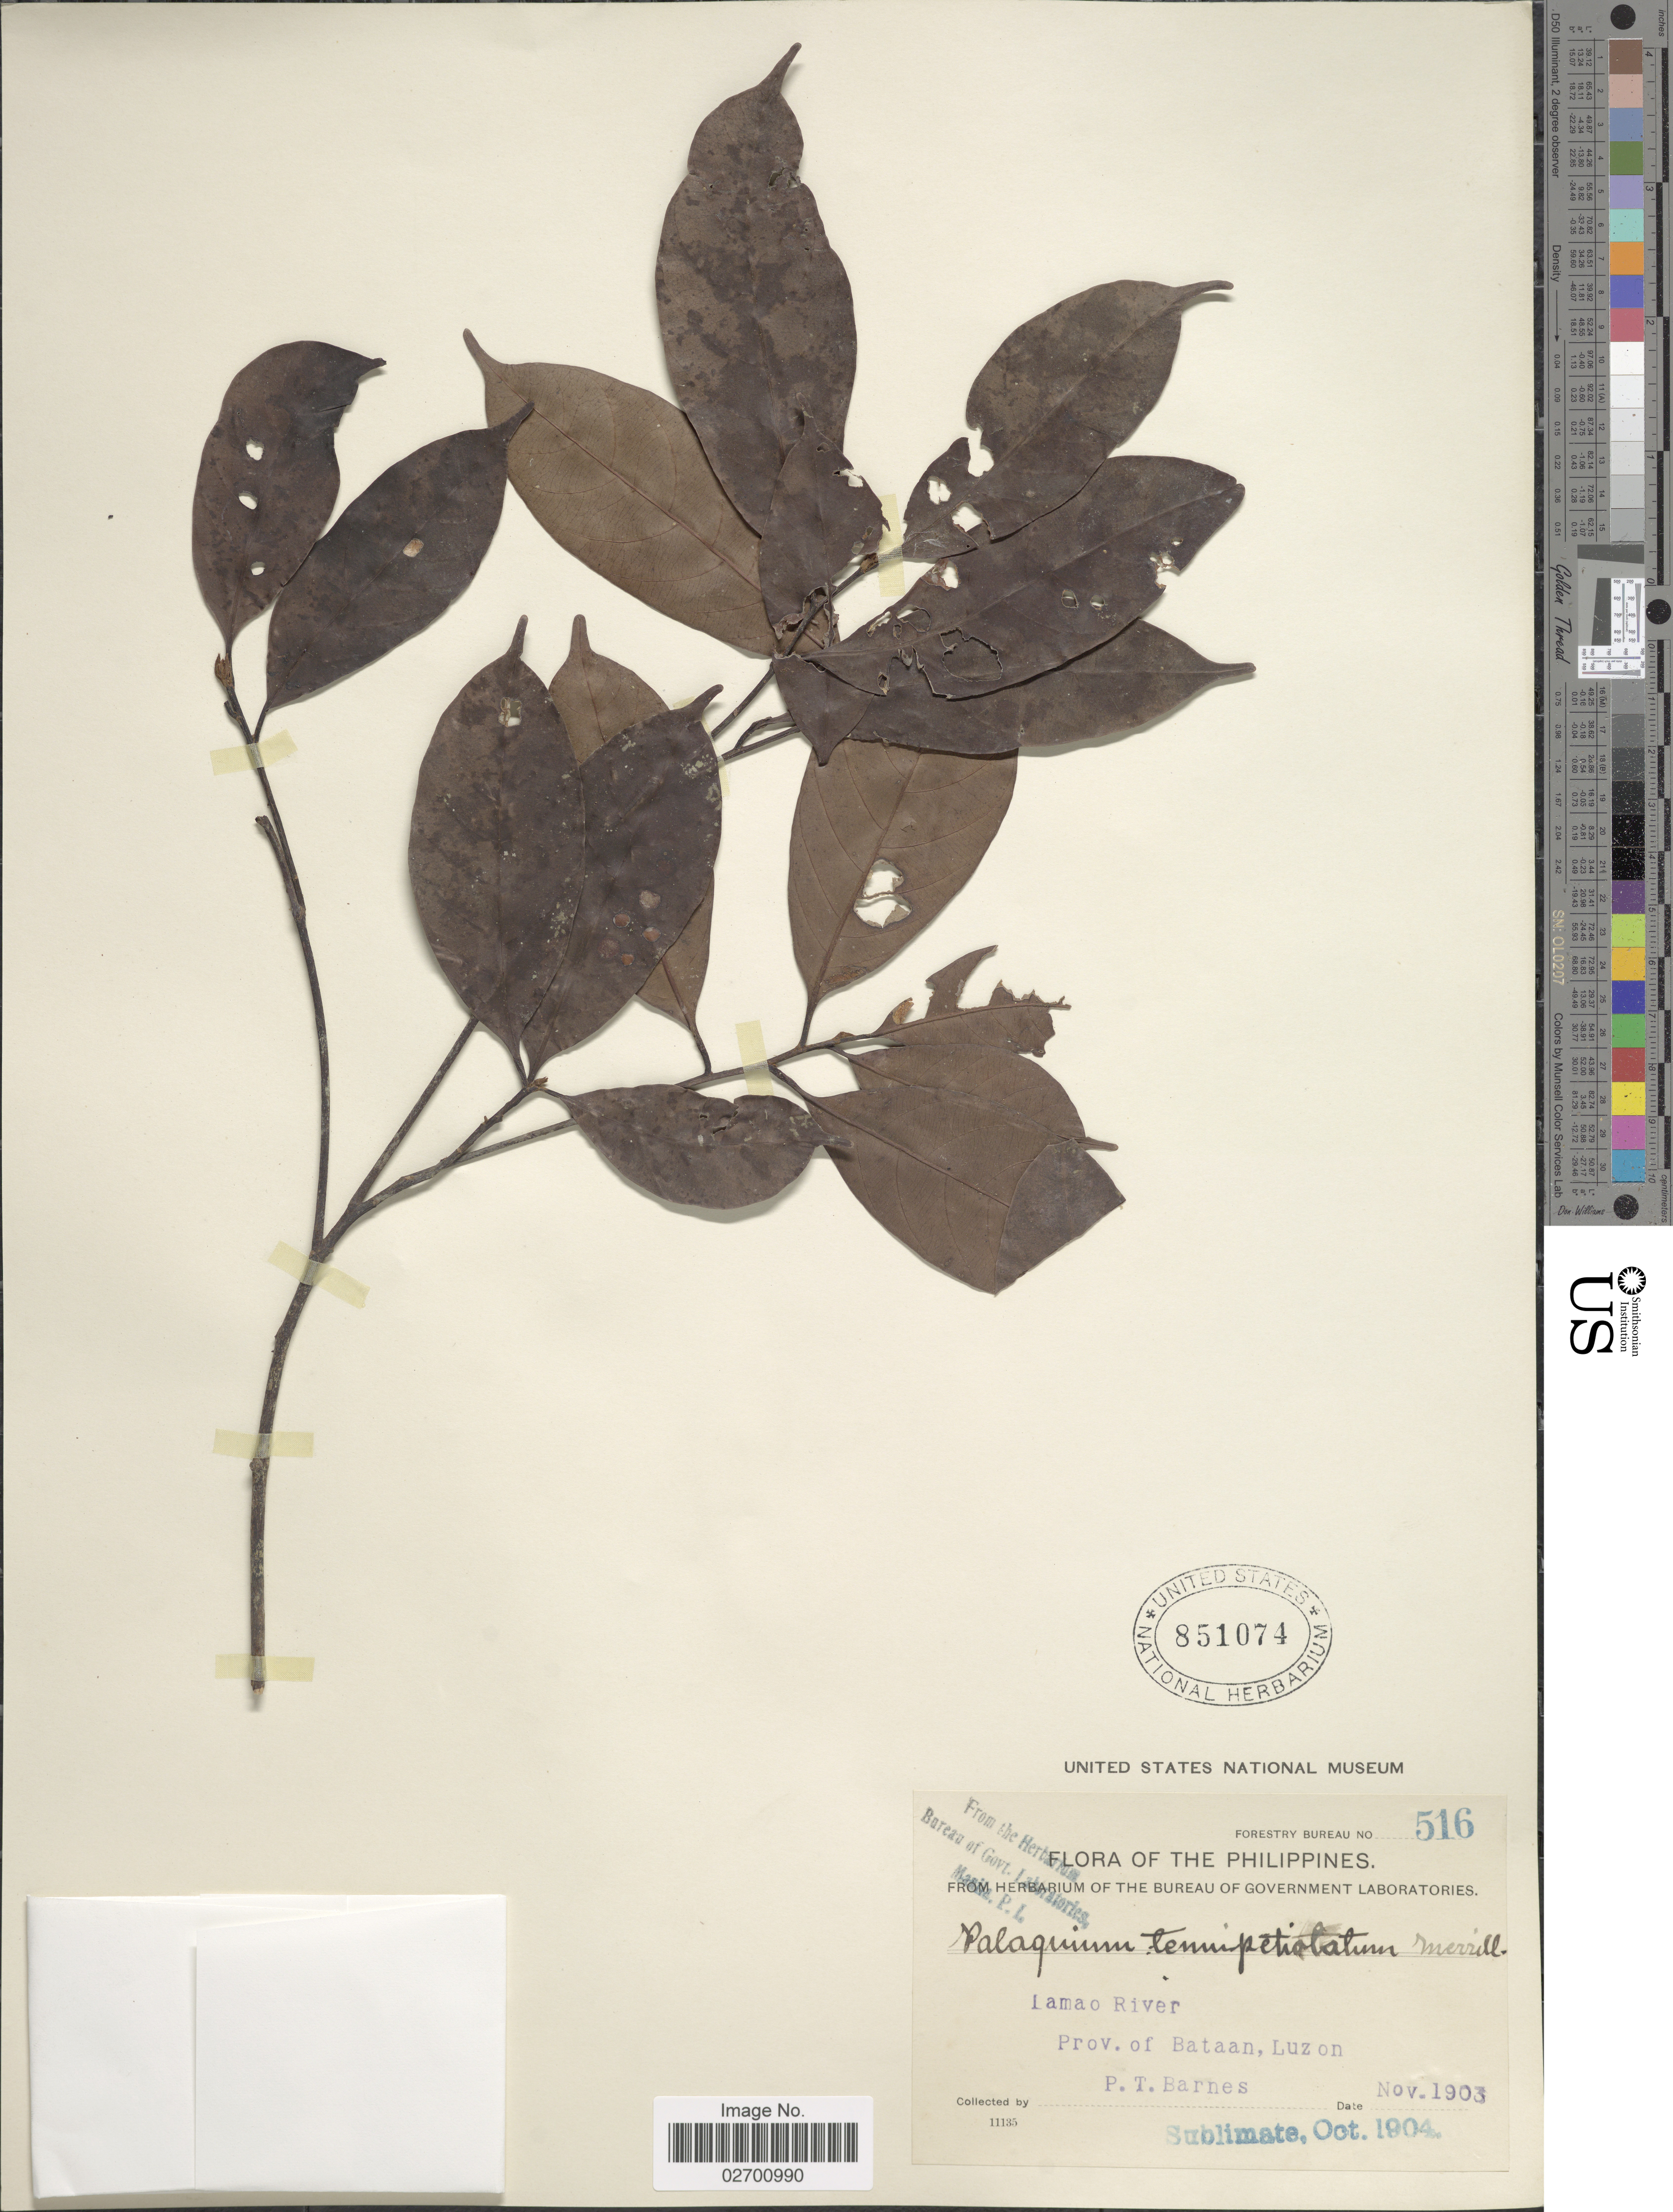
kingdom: Plantae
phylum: Tracheophyta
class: Magnoliopsida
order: Ericales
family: Sapotaceae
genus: Palaquium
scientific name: Palaquium tenuipetiolatum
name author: Merr.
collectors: P. Barnes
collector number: Forestry Bureau 516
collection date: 1903-11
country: Philippines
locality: Lamao River, Prov. of Bataan, Luzon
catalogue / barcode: US 851074